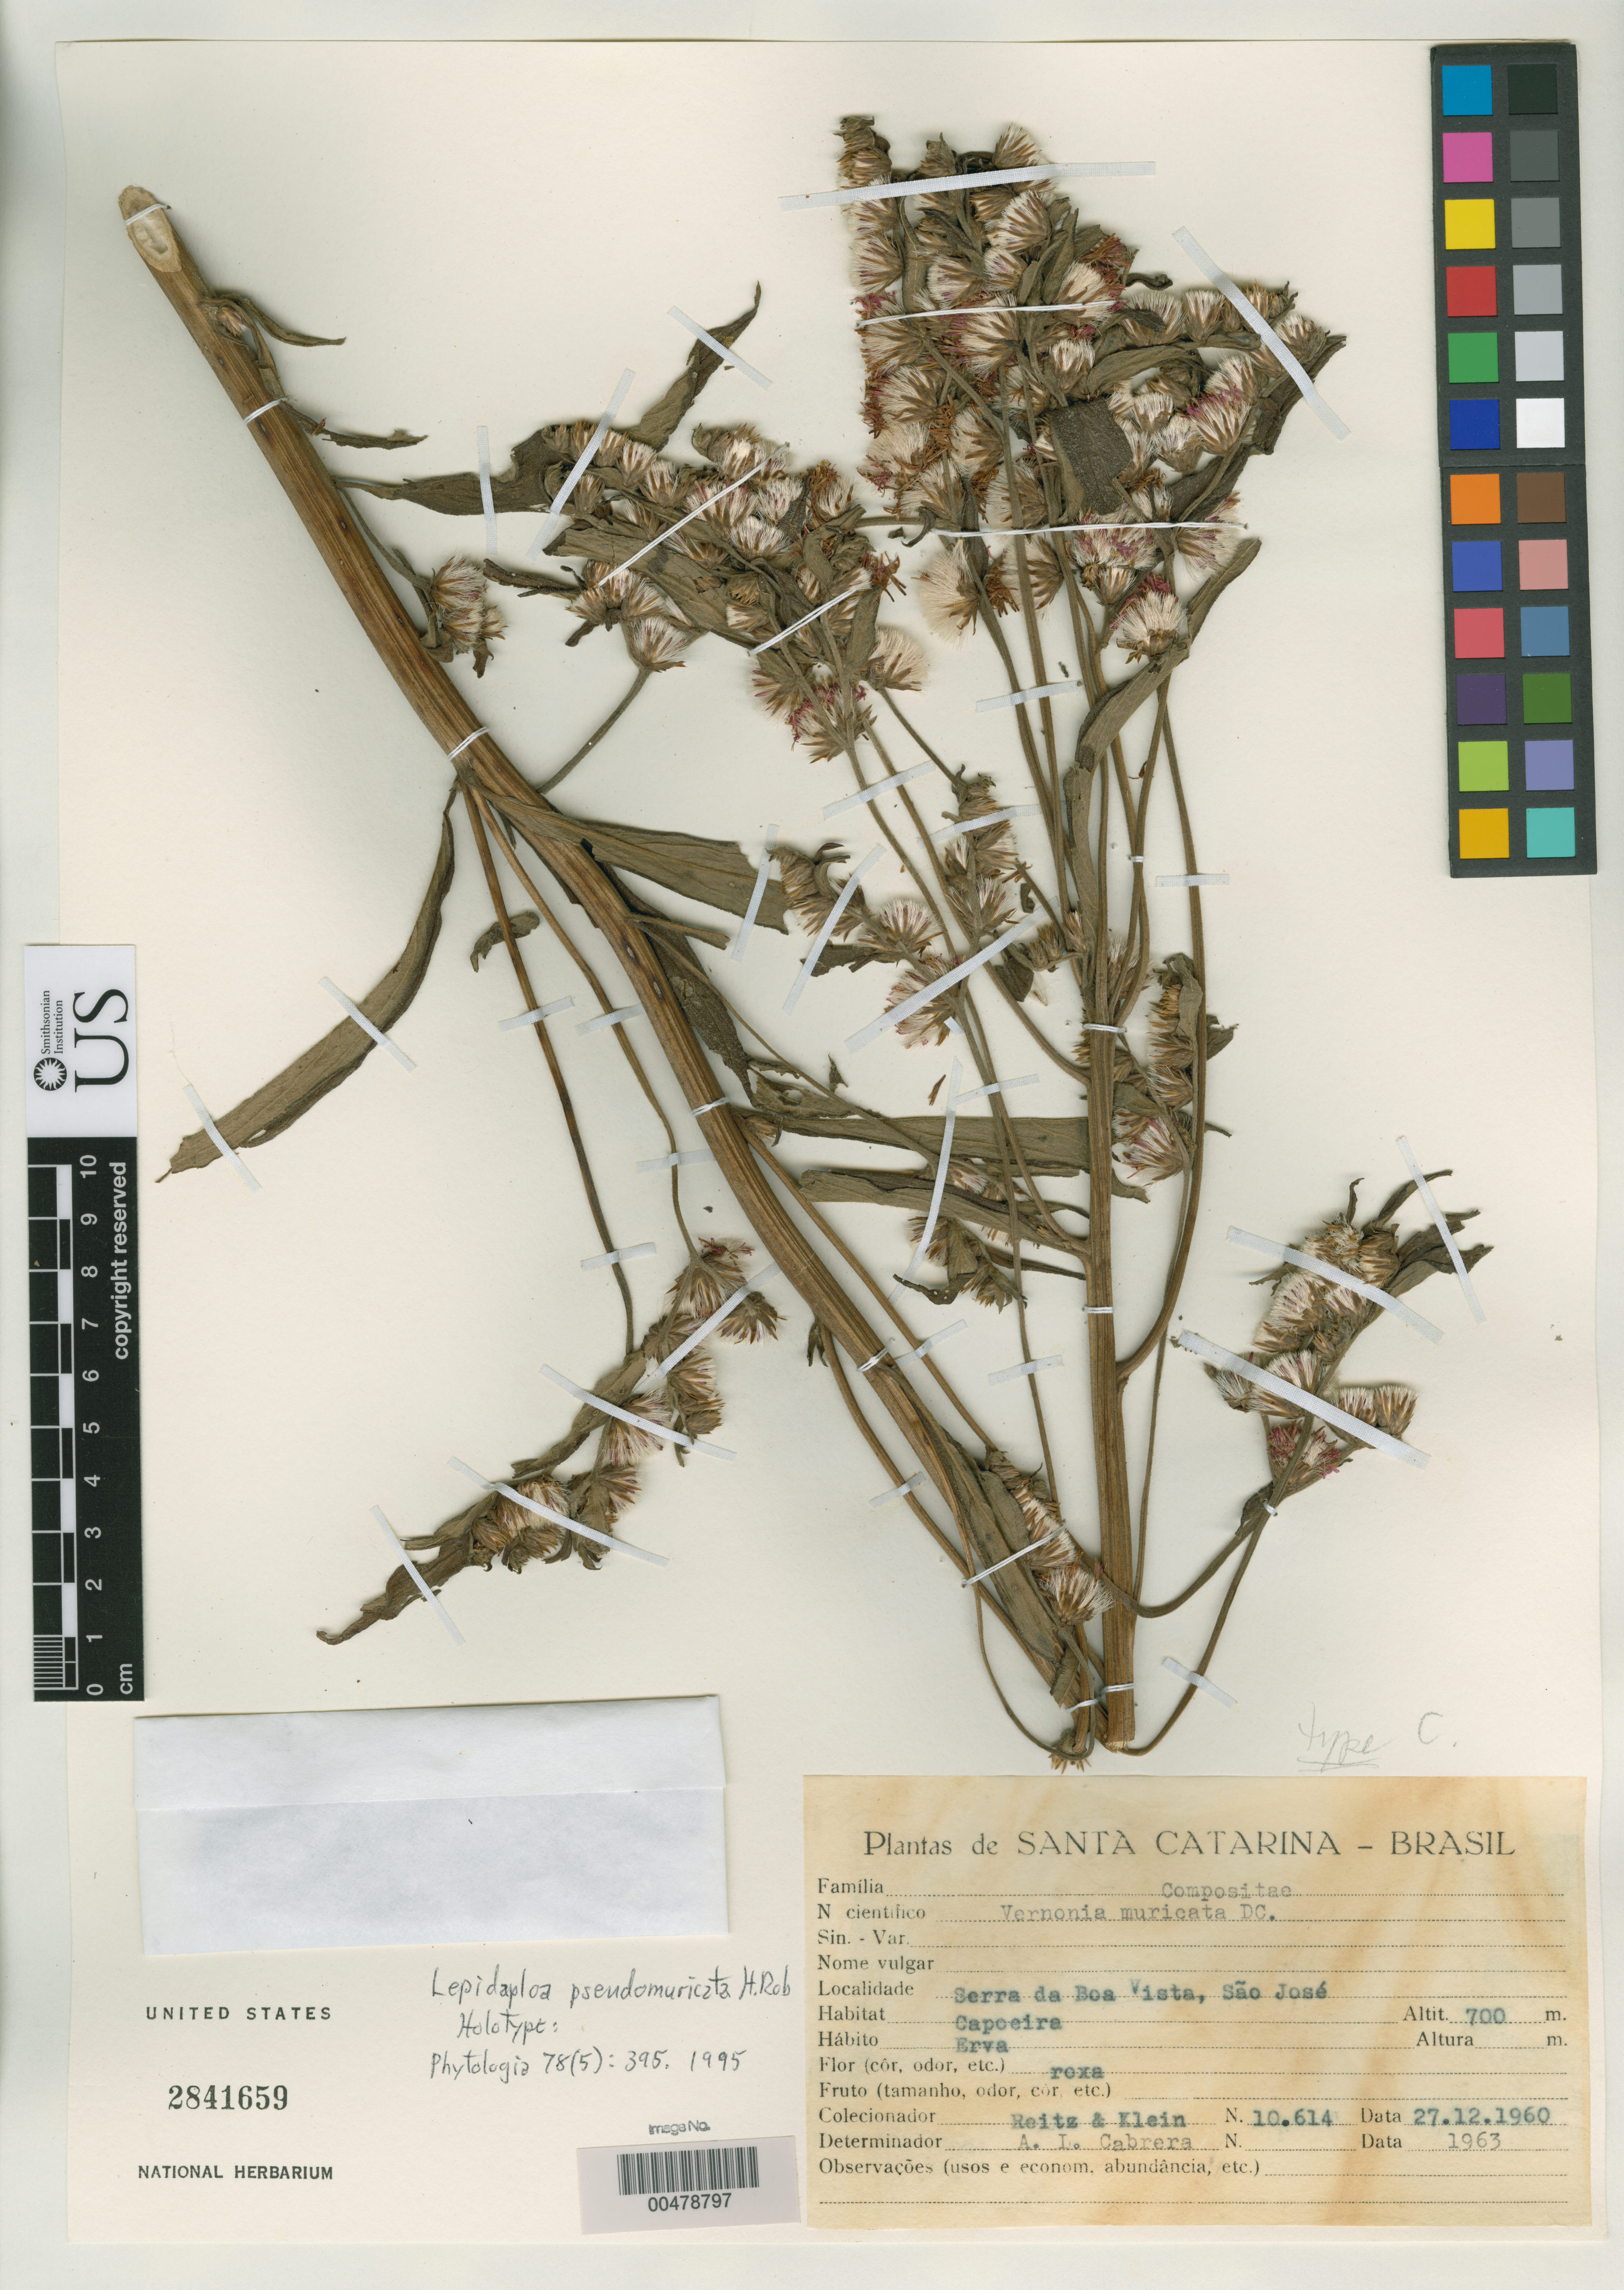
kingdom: Plantae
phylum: Tracheophyta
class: Magnoliopsida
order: Asterales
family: Asteraceae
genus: Lepidaploa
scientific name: Lepidaploa pseudomuricata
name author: H. Rob.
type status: Holotype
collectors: R. Reitz & R. M. Klein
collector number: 10614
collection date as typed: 27 Dec 1960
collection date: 1960-12-27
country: Brazil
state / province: Santa Catarina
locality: Serra da Boa Vista, Sao Jose.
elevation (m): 700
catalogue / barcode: US 2841659